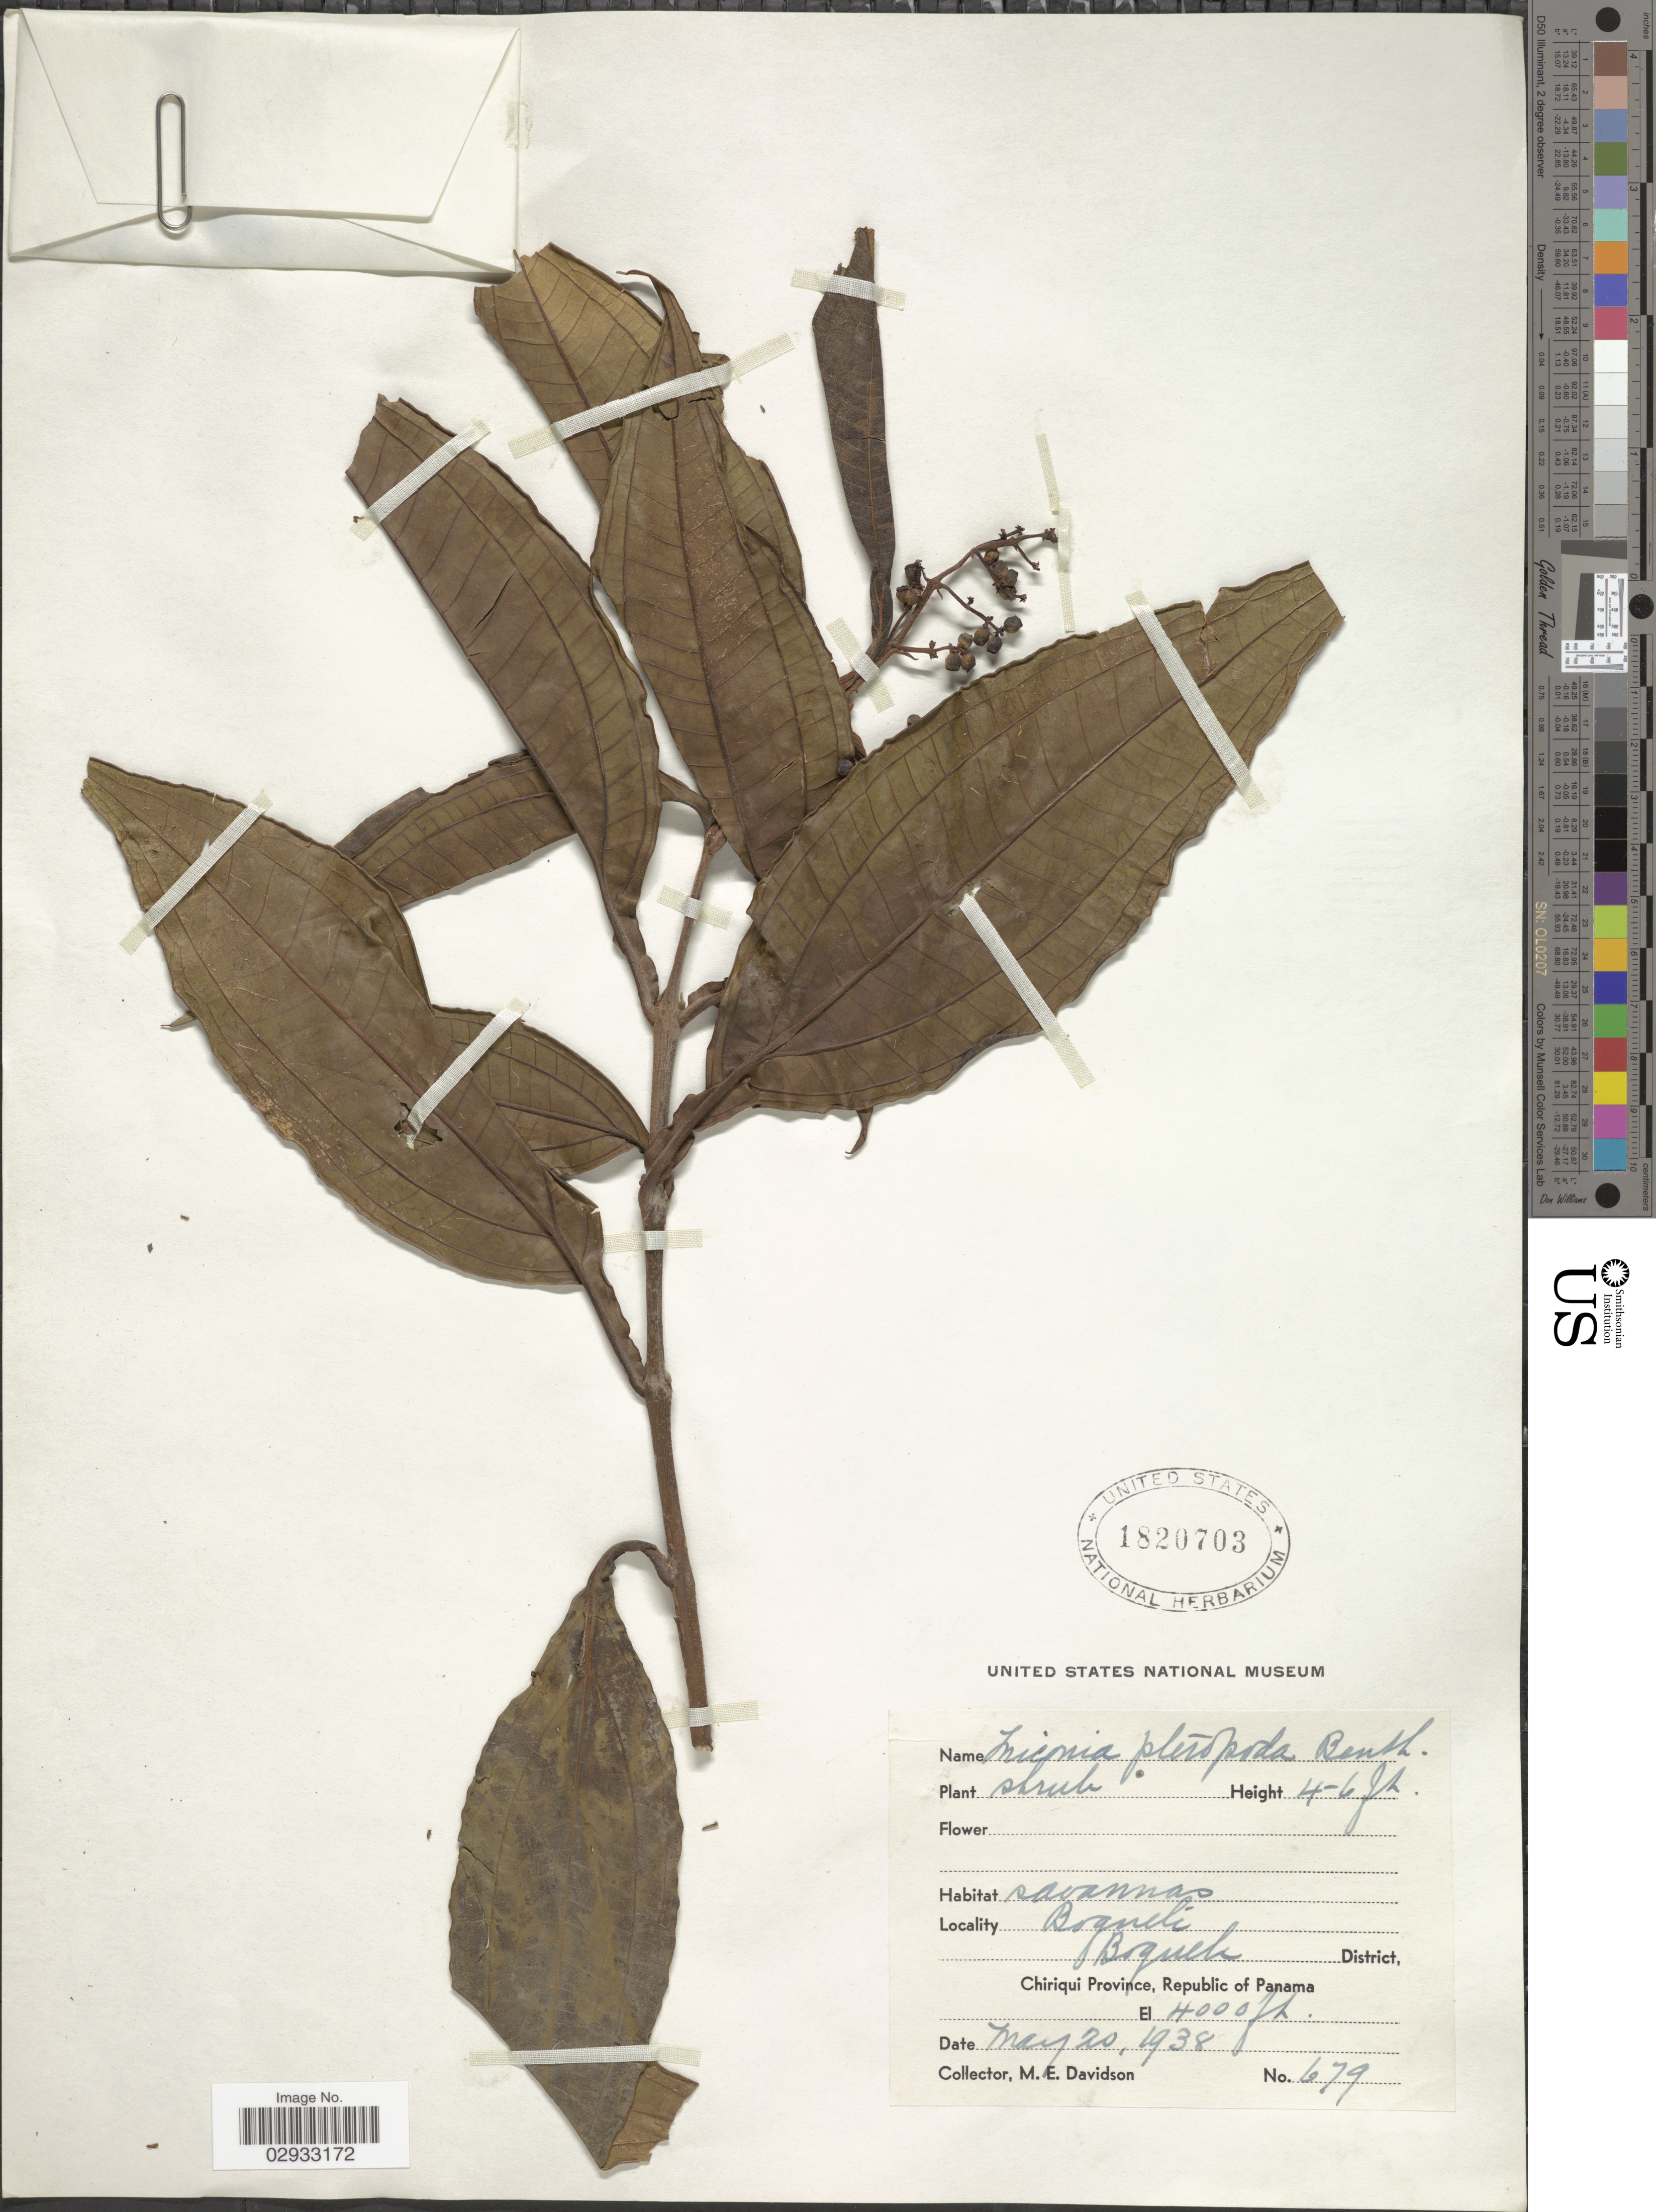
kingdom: Plantae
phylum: Tracheophyta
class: Magnoliopsida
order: Myrtales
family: Melastomataceae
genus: Miconia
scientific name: Miconia pteropoda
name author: Benth.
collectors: M. E. Davidson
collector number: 679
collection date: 1938-05-20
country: Panama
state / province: Chiriqui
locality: Boquete. Boquete District, Chiriqui Province, Republic of Panama.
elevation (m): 1219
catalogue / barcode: US 1820703